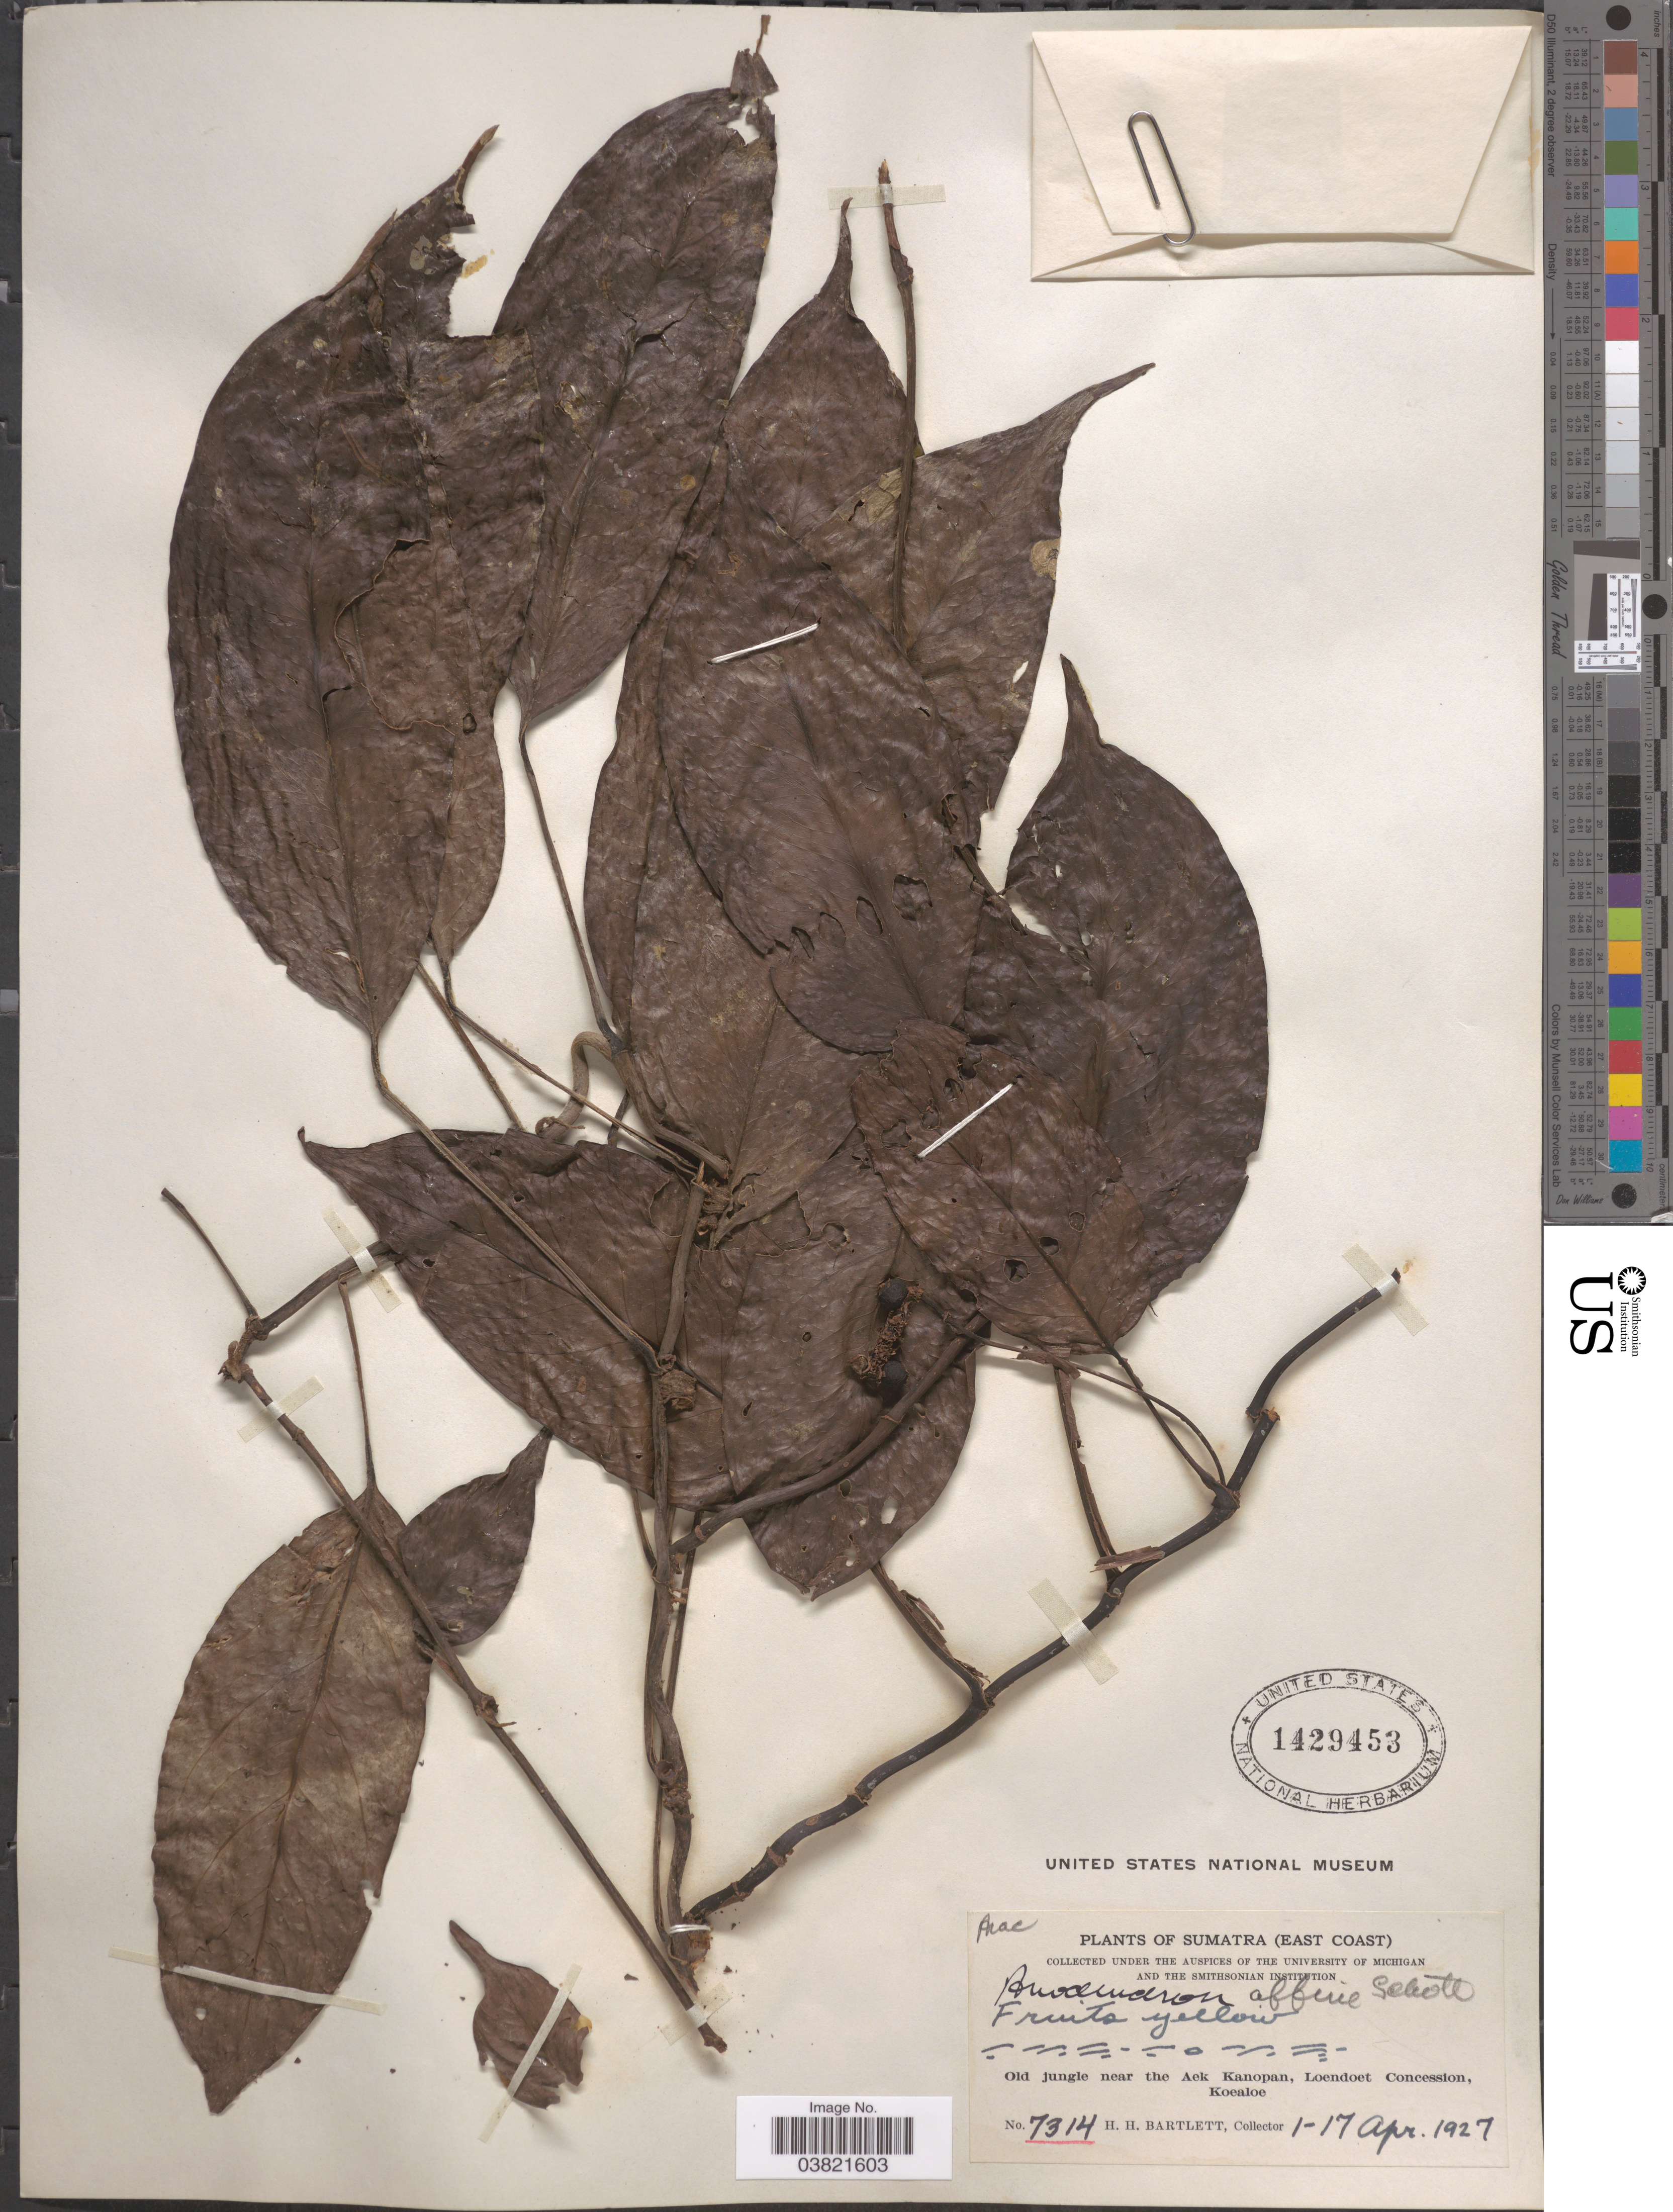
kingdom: Plantae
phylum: Tracheophyta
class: Liliopsida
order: Alismatales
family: Araceae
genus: Anadendrum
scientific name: Anadendrum affine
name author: Schott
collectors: H. H. Bartlett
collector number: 7314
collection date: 1927-04-01/1927-04-17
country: Indonesia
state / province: Sumatra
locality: (East Coast). Old jungle near the Aek Kanopan, Loendoet Concession, Koealoe.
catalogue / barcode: US 1429453